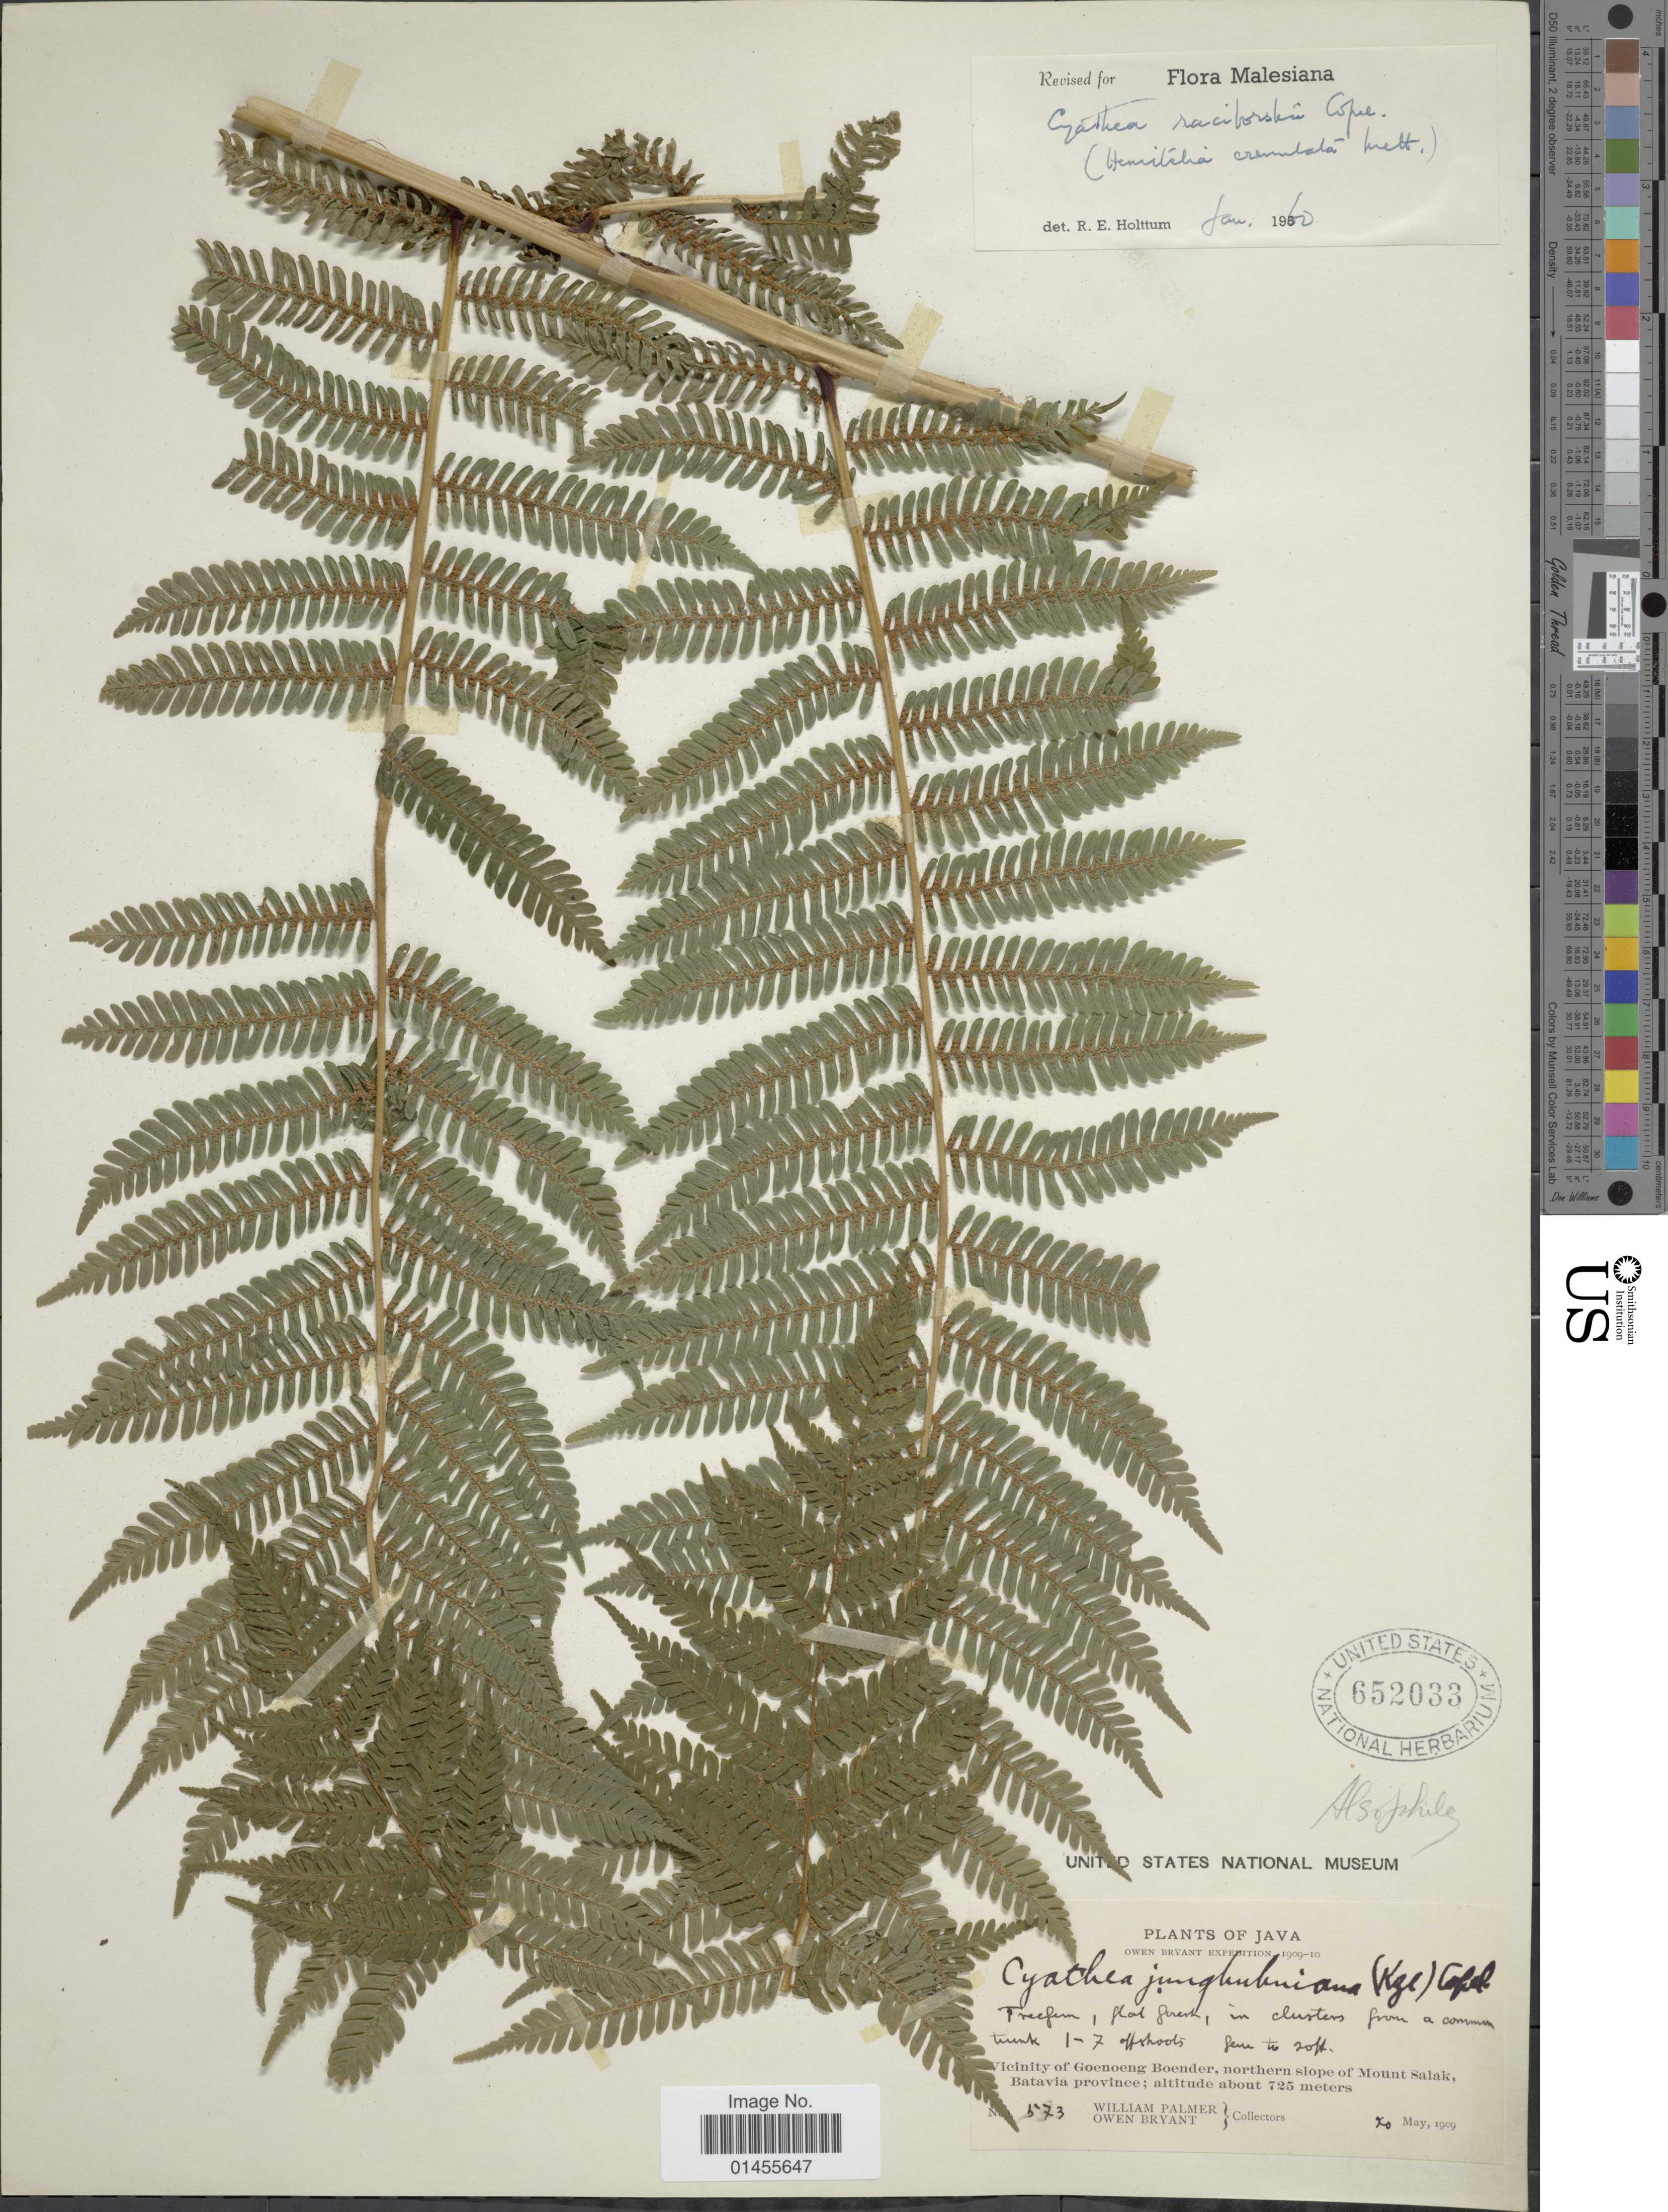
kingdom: Plantae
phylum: Tracheophyta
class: Polypodiopsida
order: Cyatheales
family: Cyatheaceae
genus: Alsophila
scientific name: Alsophila polycarpa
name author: (Jungh.) R.M. Tryon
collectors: W. Palmer & O. Bryant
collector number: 573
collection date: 1909-05-20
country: Indonesia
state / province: Java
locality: Vicinity of Goenoeng Boender, northern slope of Mount Salak, Batavia province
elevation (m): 725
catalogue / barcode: US 652033